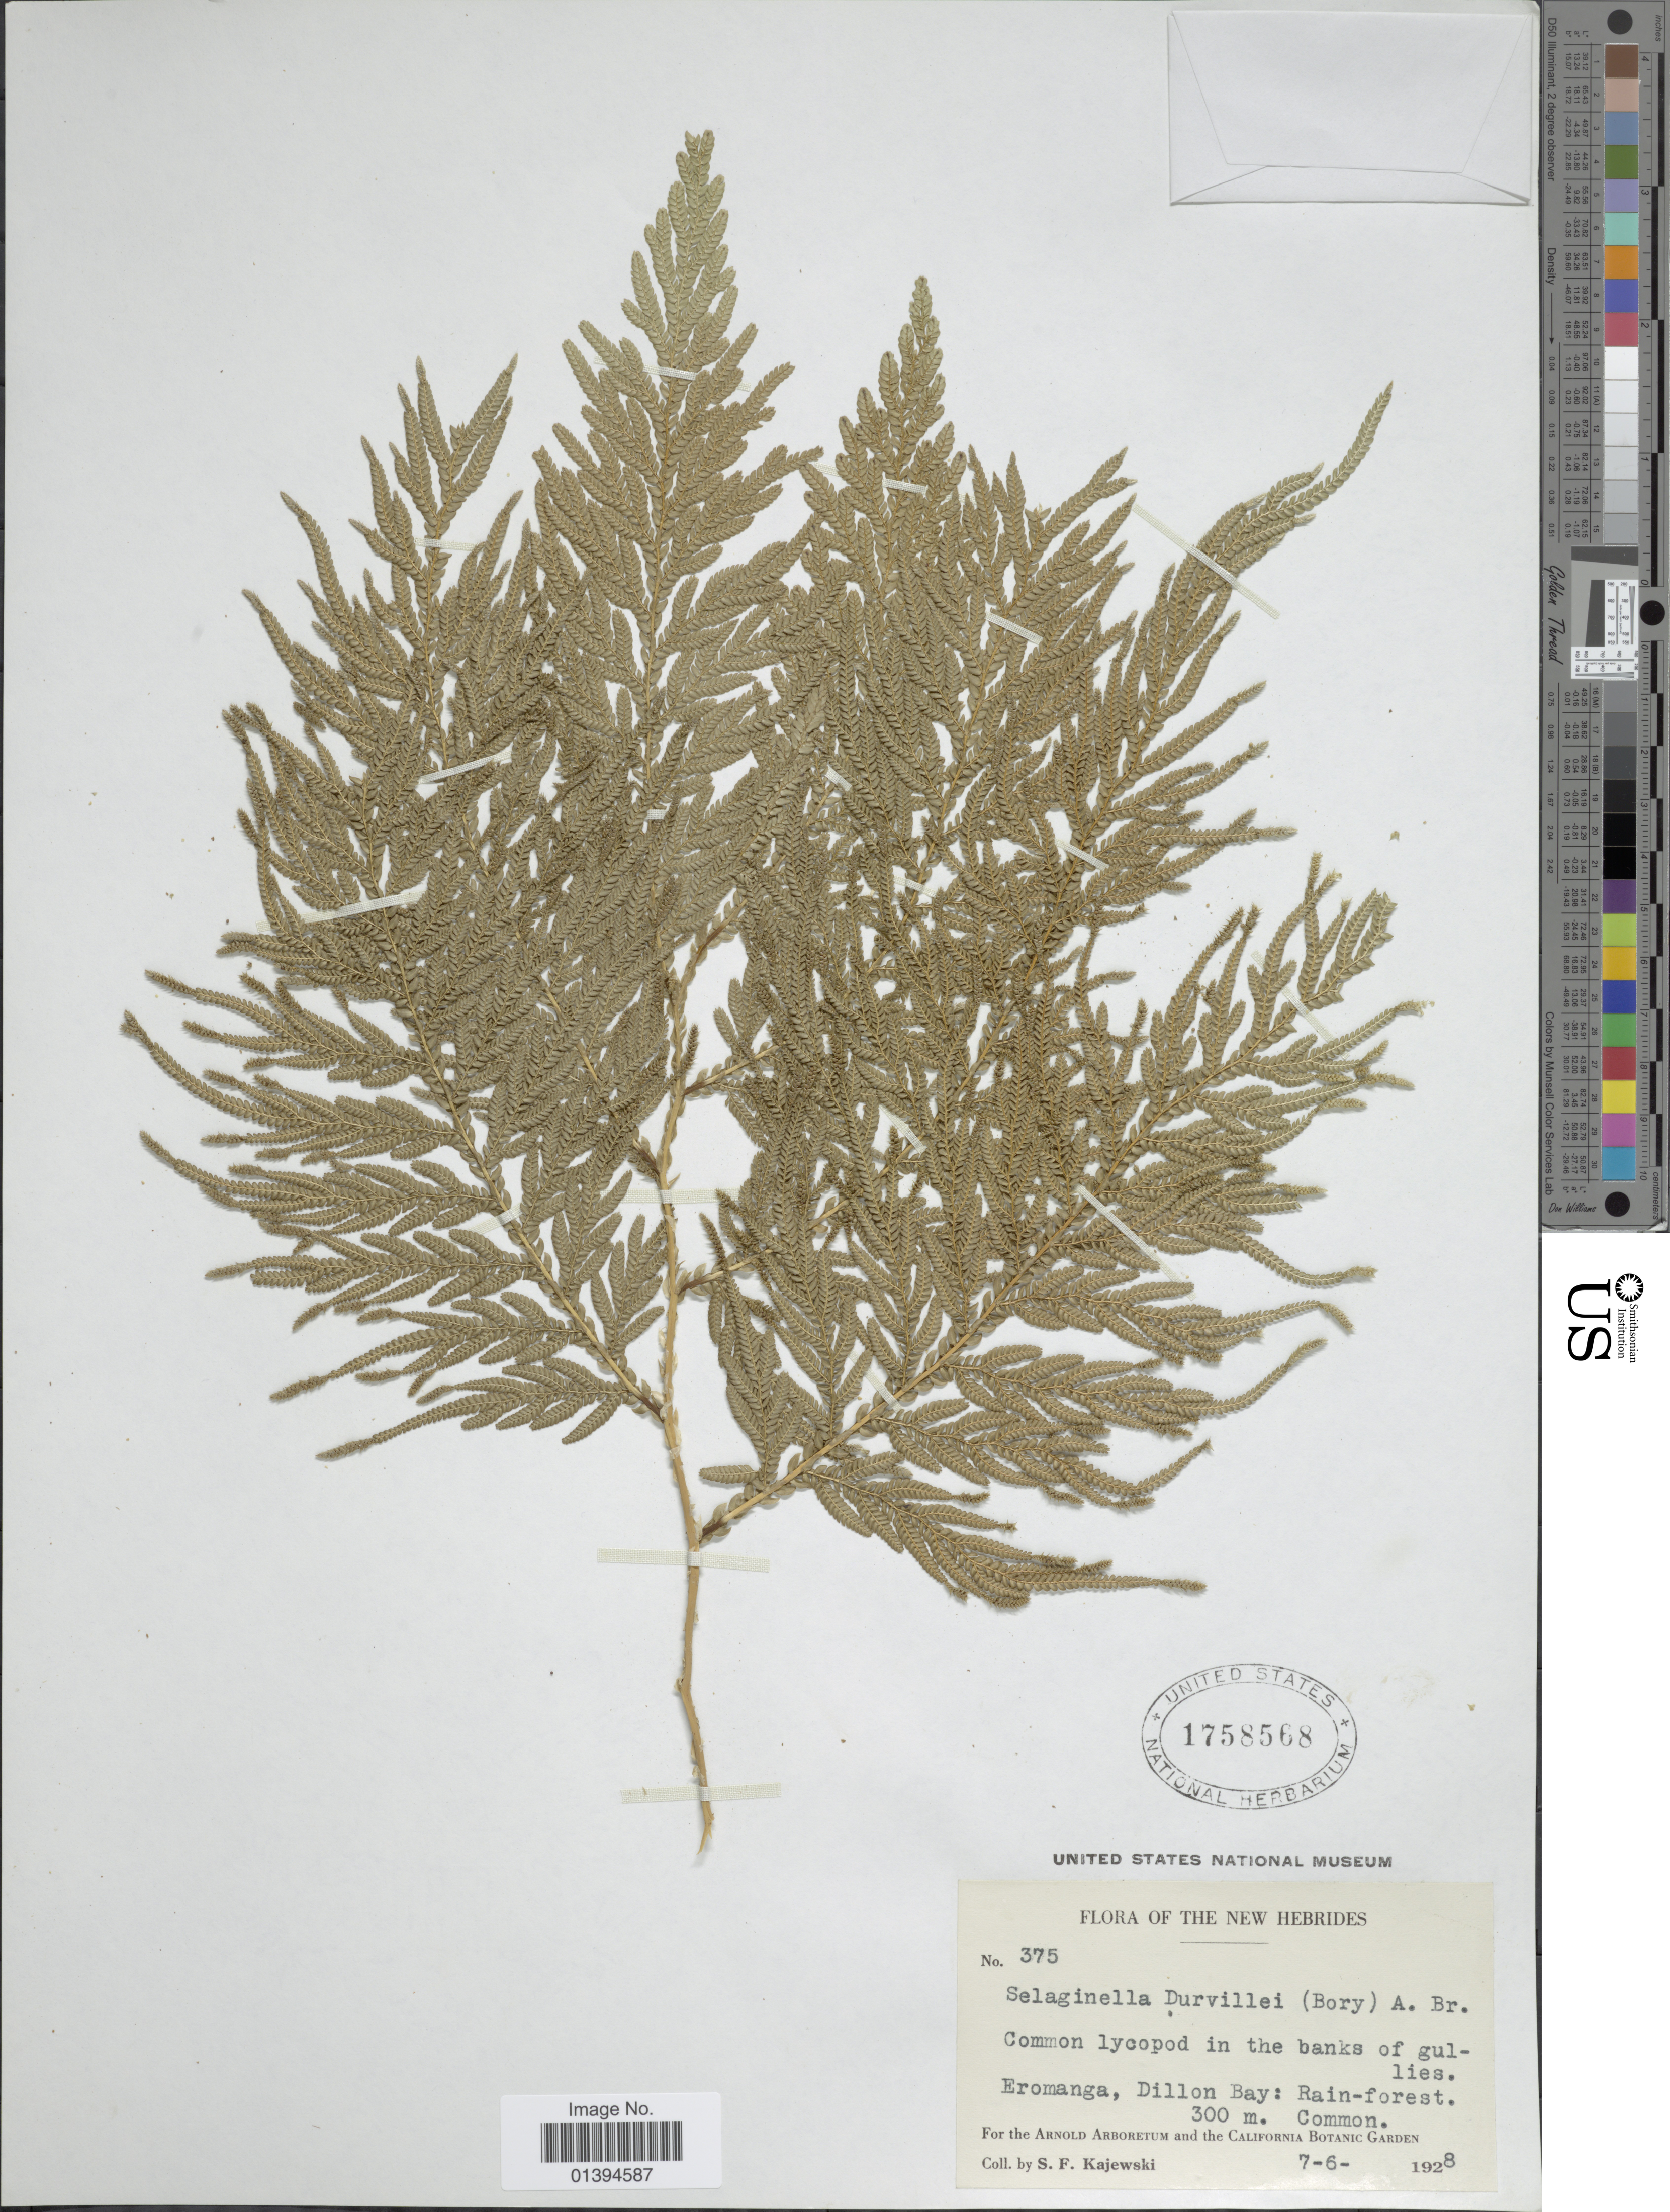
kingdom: Plantae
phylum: Tracheophyta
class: Lycopodiopsida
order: Selaginellales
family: Selaginellaceae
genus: Selaginella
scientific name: Selaginella durvillei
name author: (Borz) A. Br.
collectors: S. Kajewski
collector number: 375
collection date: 1928-06-07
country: Vanuatu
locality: New Hebrides, Eromanga, Dillon Bay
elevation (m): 300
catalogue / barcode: US 1758568